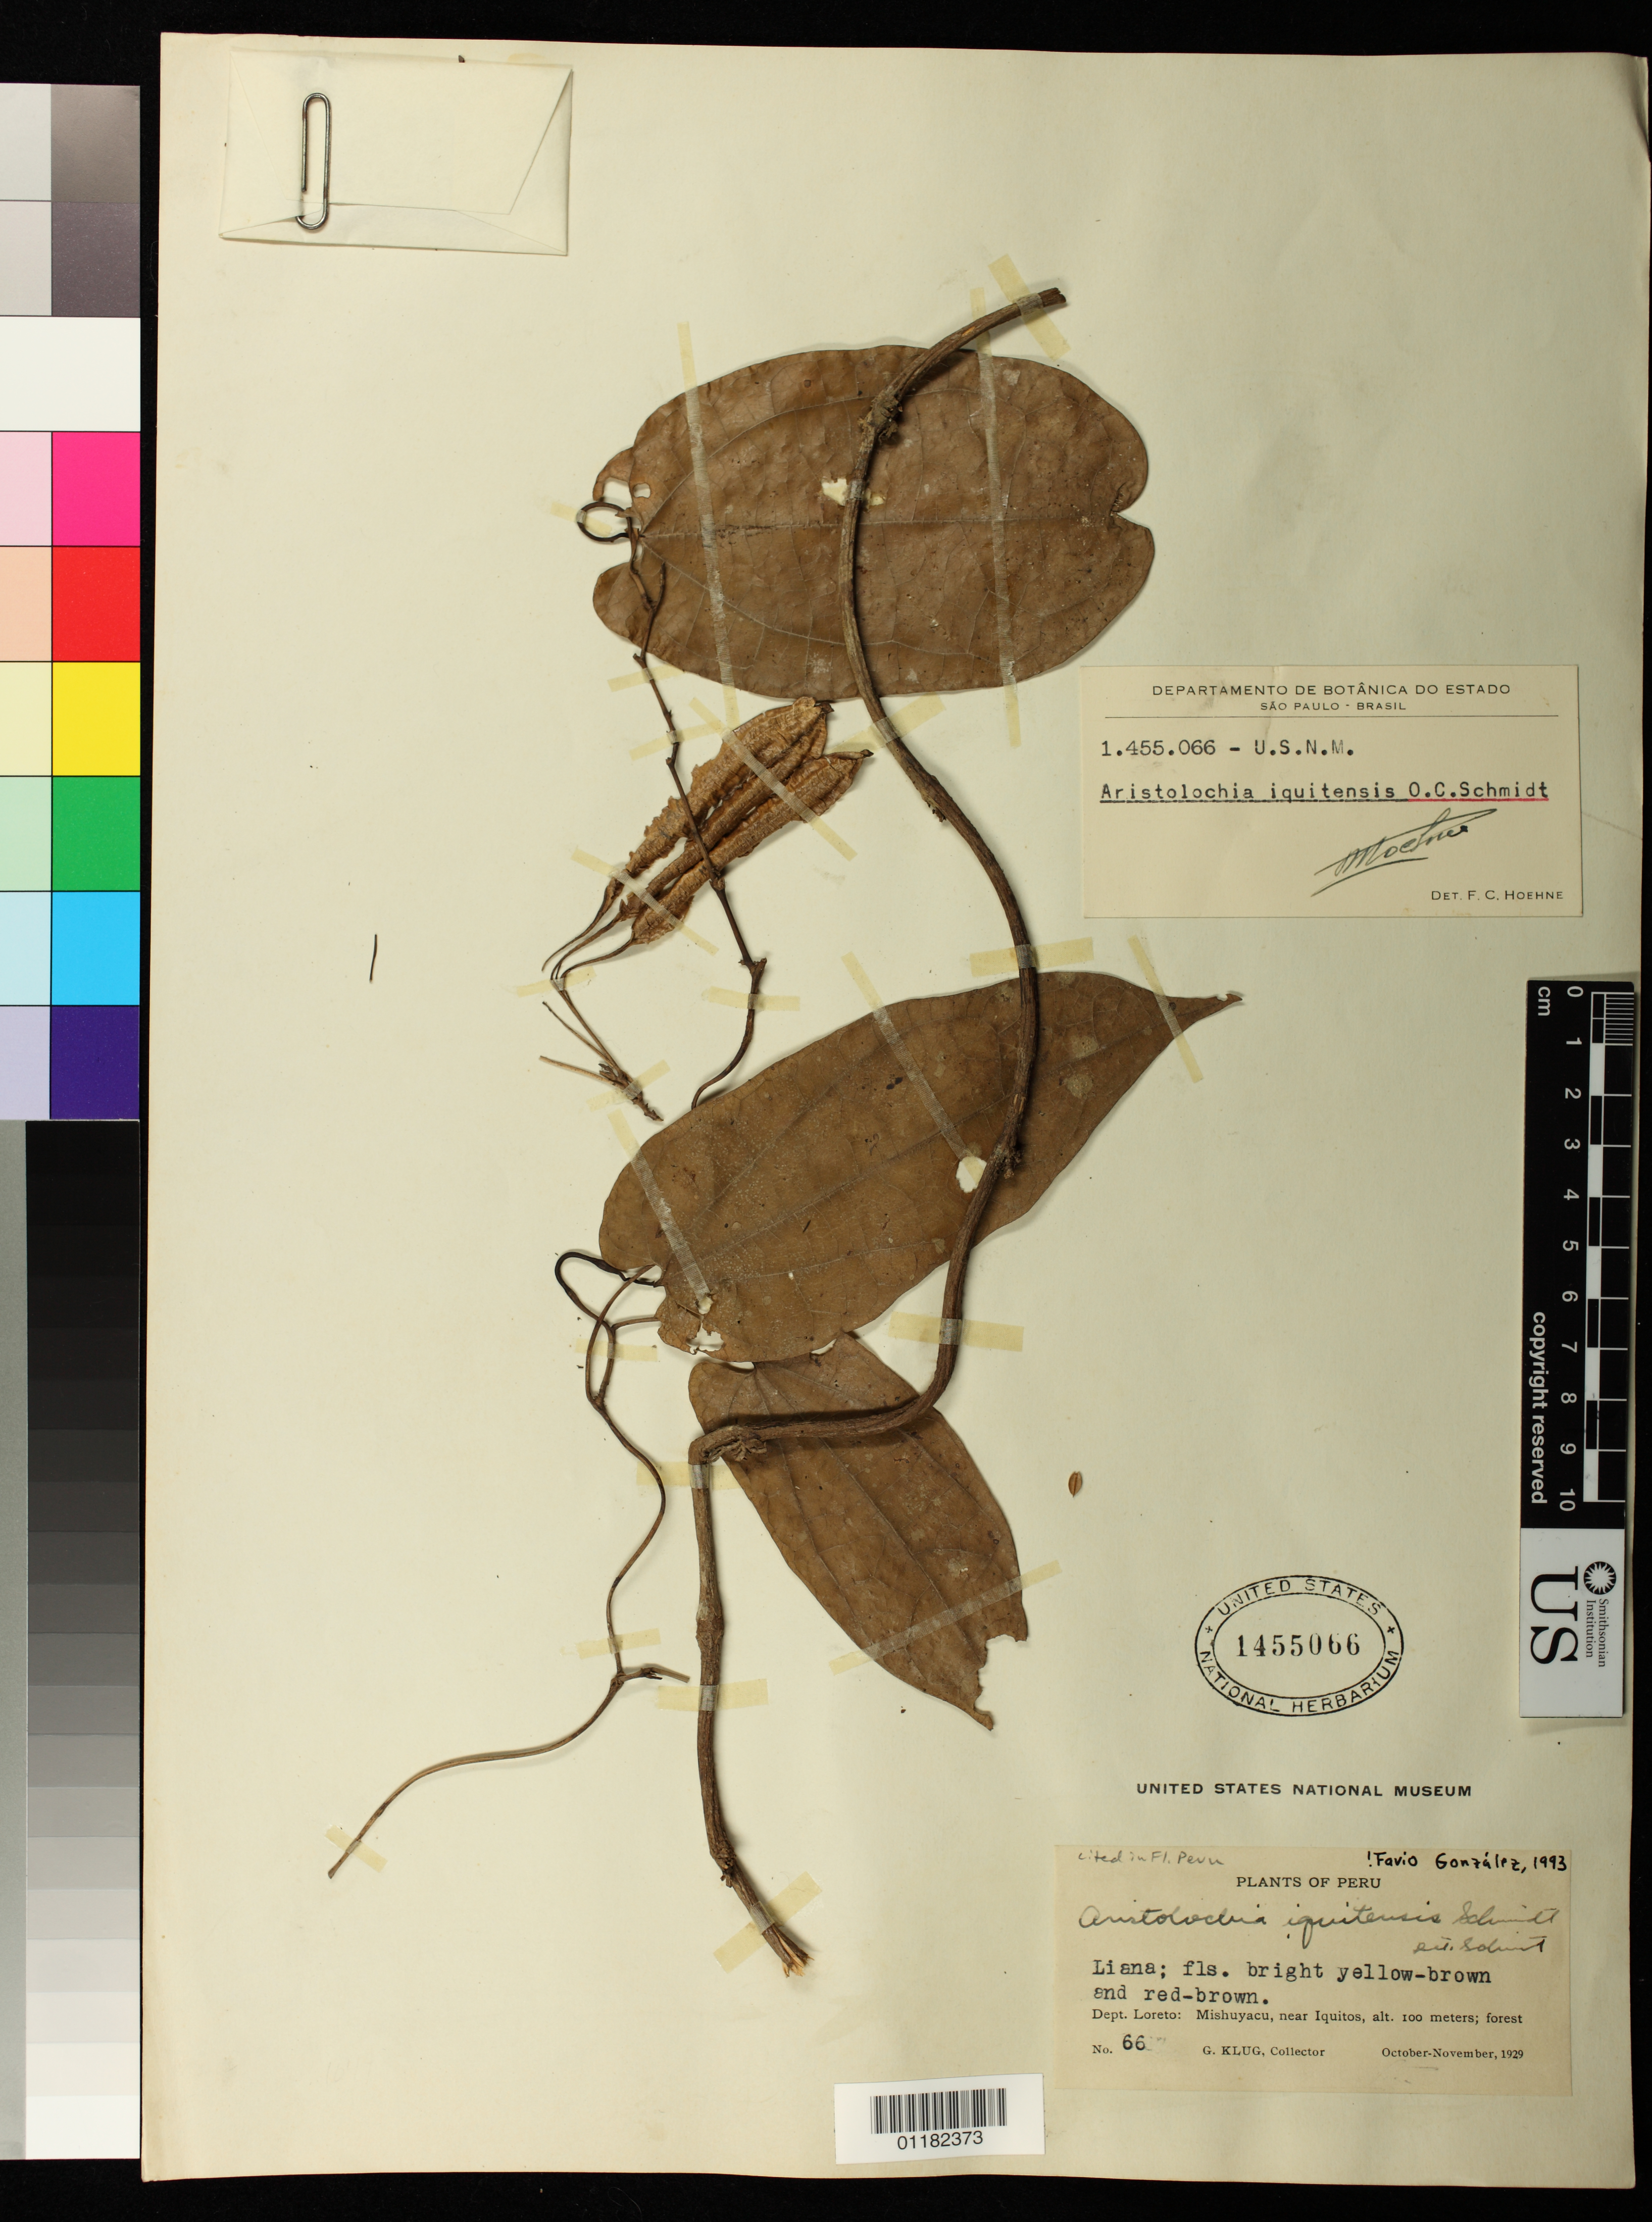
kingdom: Plantae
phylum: Tracheophyta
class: Magnoliopsida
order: Piperales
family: Aristolochiaceae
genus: Aristolochia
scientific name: Aristolochia iquitensis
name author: O.C. Schmidt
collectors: G. Klug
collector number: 66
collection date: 1929-10/1929-11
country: Peru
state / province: Loreto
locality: Mishuyacu, near Iquitos, forest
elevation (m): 100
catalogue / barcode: US 1455066